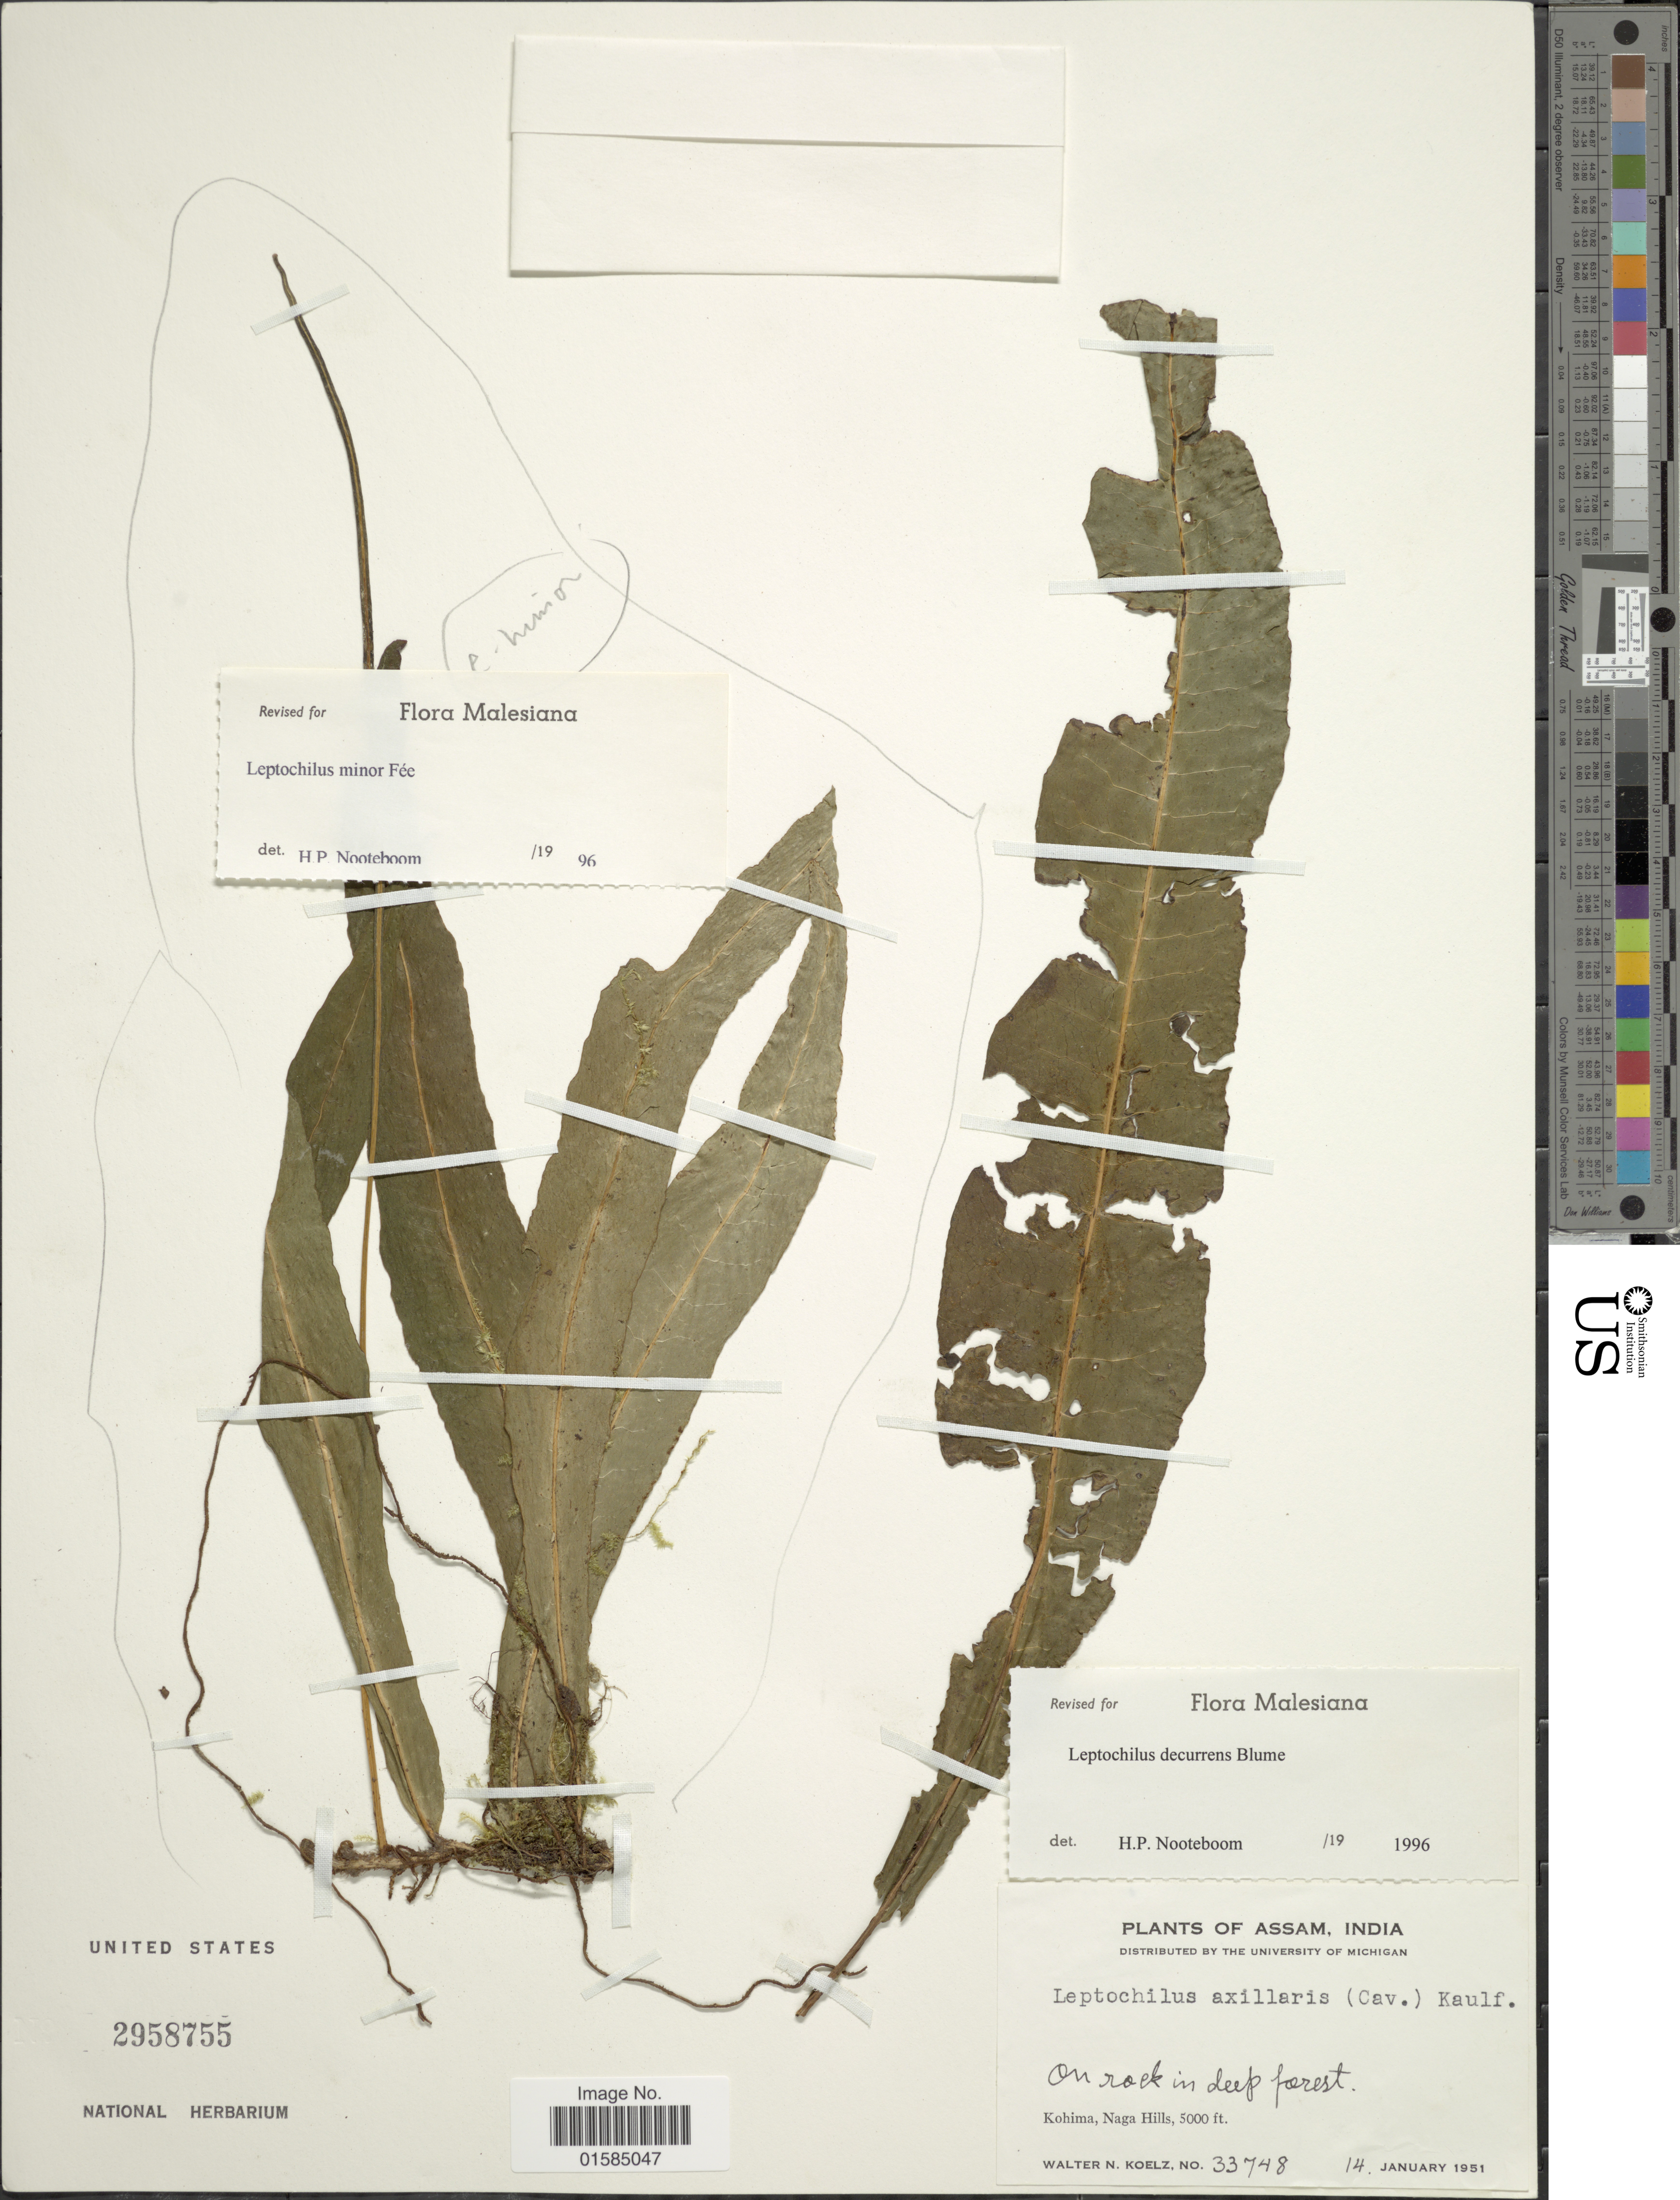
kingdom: Plantae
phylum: Tracheophyta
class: Polypodiopsida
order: Polypodiales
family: Polypodiaceae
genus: Leptochilus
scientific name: Leptochilus decurrens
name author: Blume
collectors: W. N. Koelz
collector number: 33748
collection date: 1951-01-14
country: India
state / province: Nagaland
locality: Assam, India, Kohima, Naga Hills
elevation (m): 1524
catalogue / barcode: US 2958755